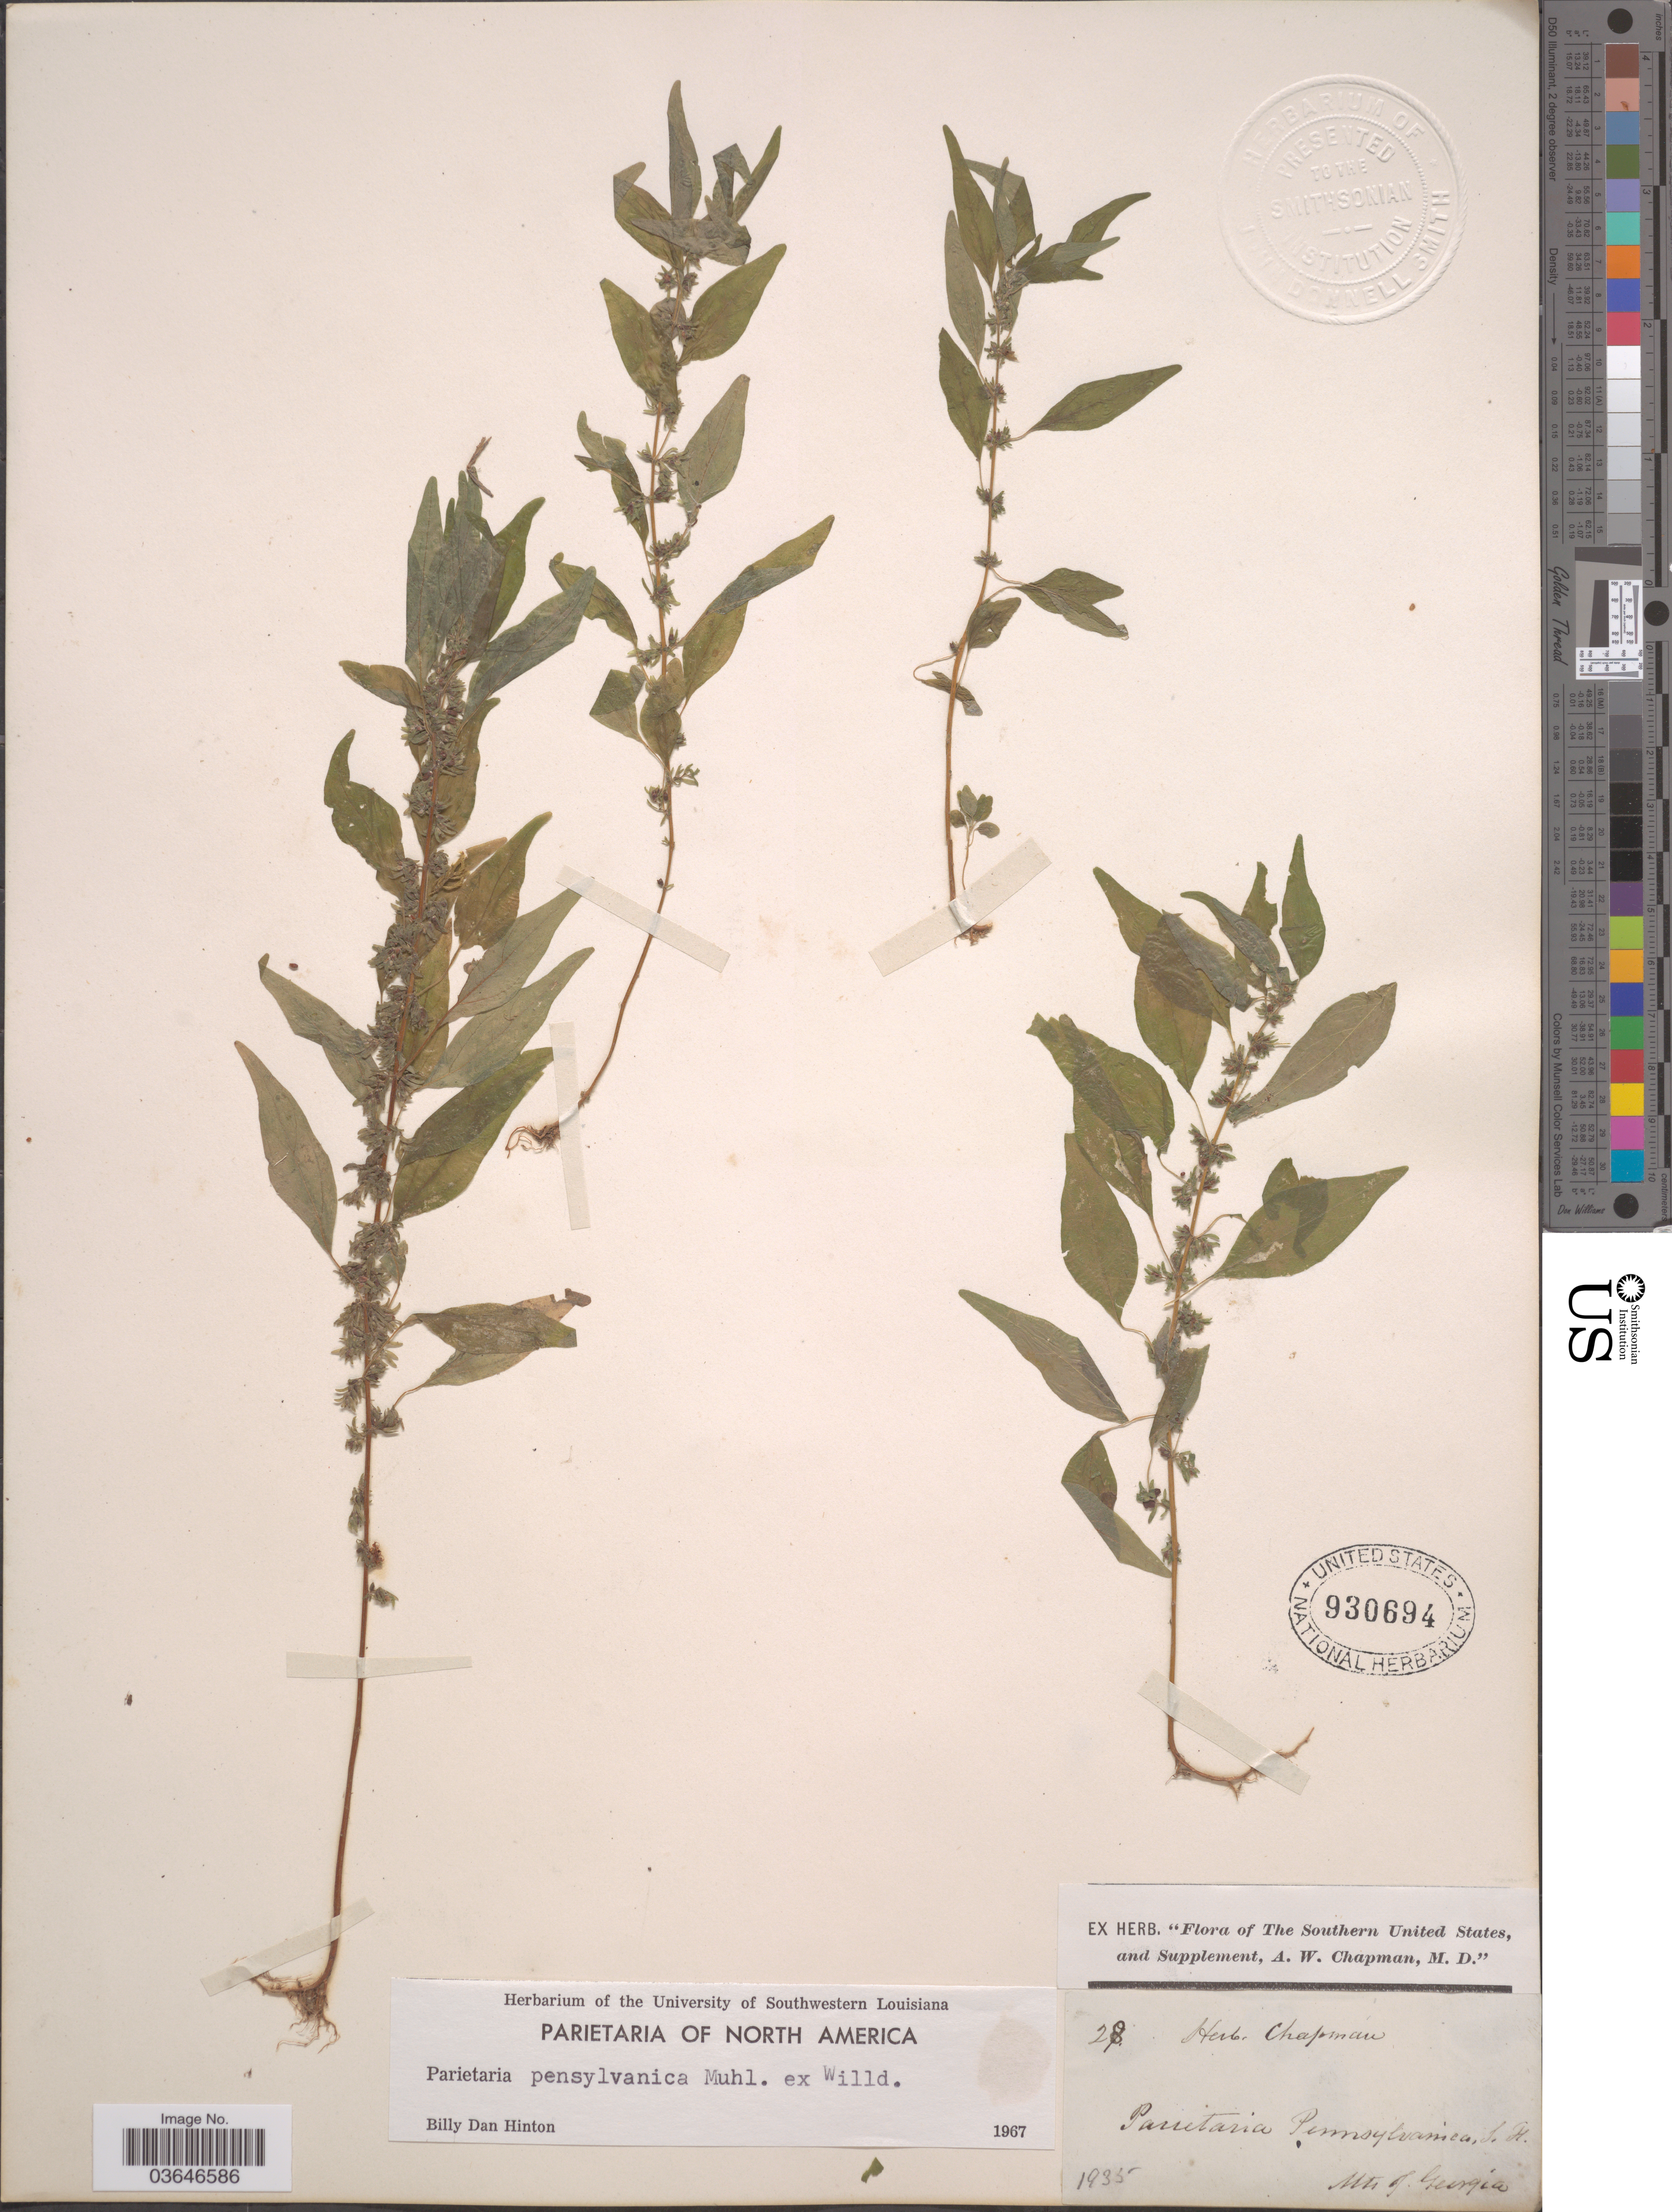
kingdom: Plantae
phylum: Tracheophyta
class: Magnoliopsida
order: Rosales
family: Urticaceae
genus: Parietaria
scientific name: Parietaria pensylvanica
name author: Muhl. ex Willd.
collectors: ex herb. Chapman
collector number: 29*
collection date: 1935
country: United States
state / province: Georgia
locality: Southern United States. Mts of Georgia.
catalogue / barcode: US 930694